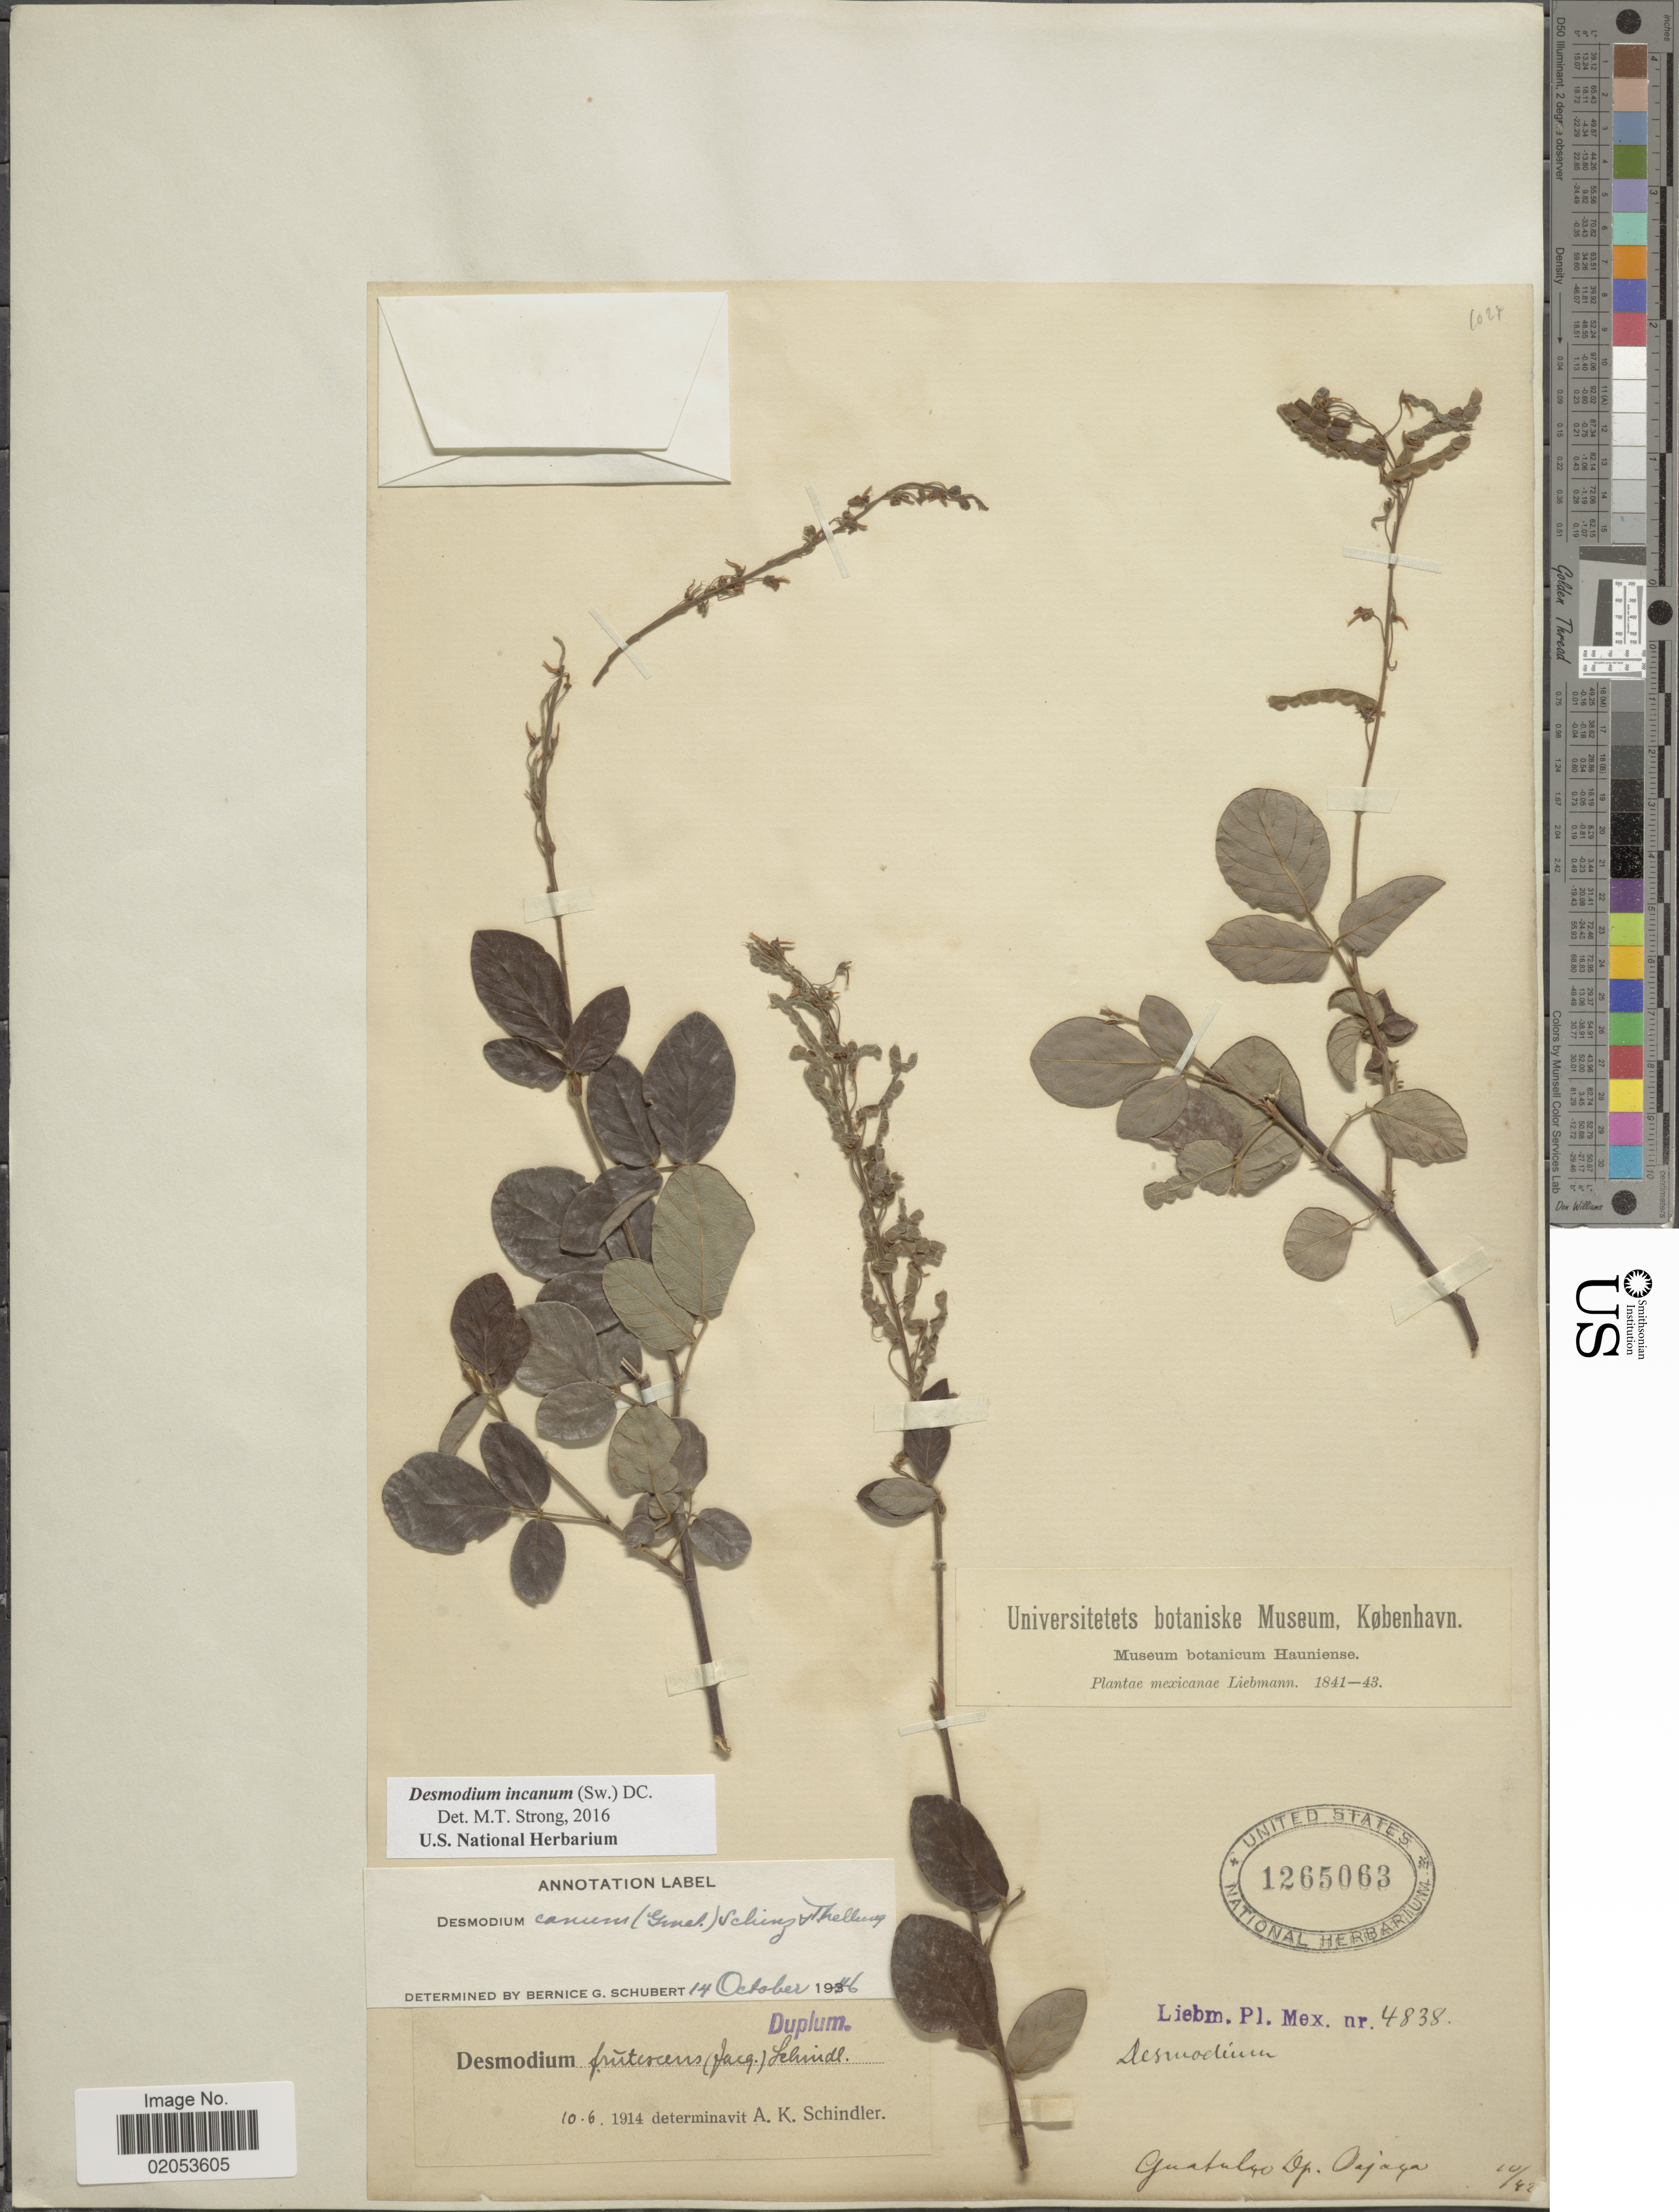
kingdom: Plantae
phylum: Tracheophyta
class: Magnoliopsida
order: Fabales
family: Fabaceae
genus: Desmodium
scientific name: Desmodium incanum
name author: (Sw.) DC.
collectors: Liebmann, --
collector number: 4838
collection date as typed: Transcribed d/m/y: /10/42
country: Mexico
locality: Guatulco Dp. Oajaca [interpreted]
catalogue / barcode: US 1265063